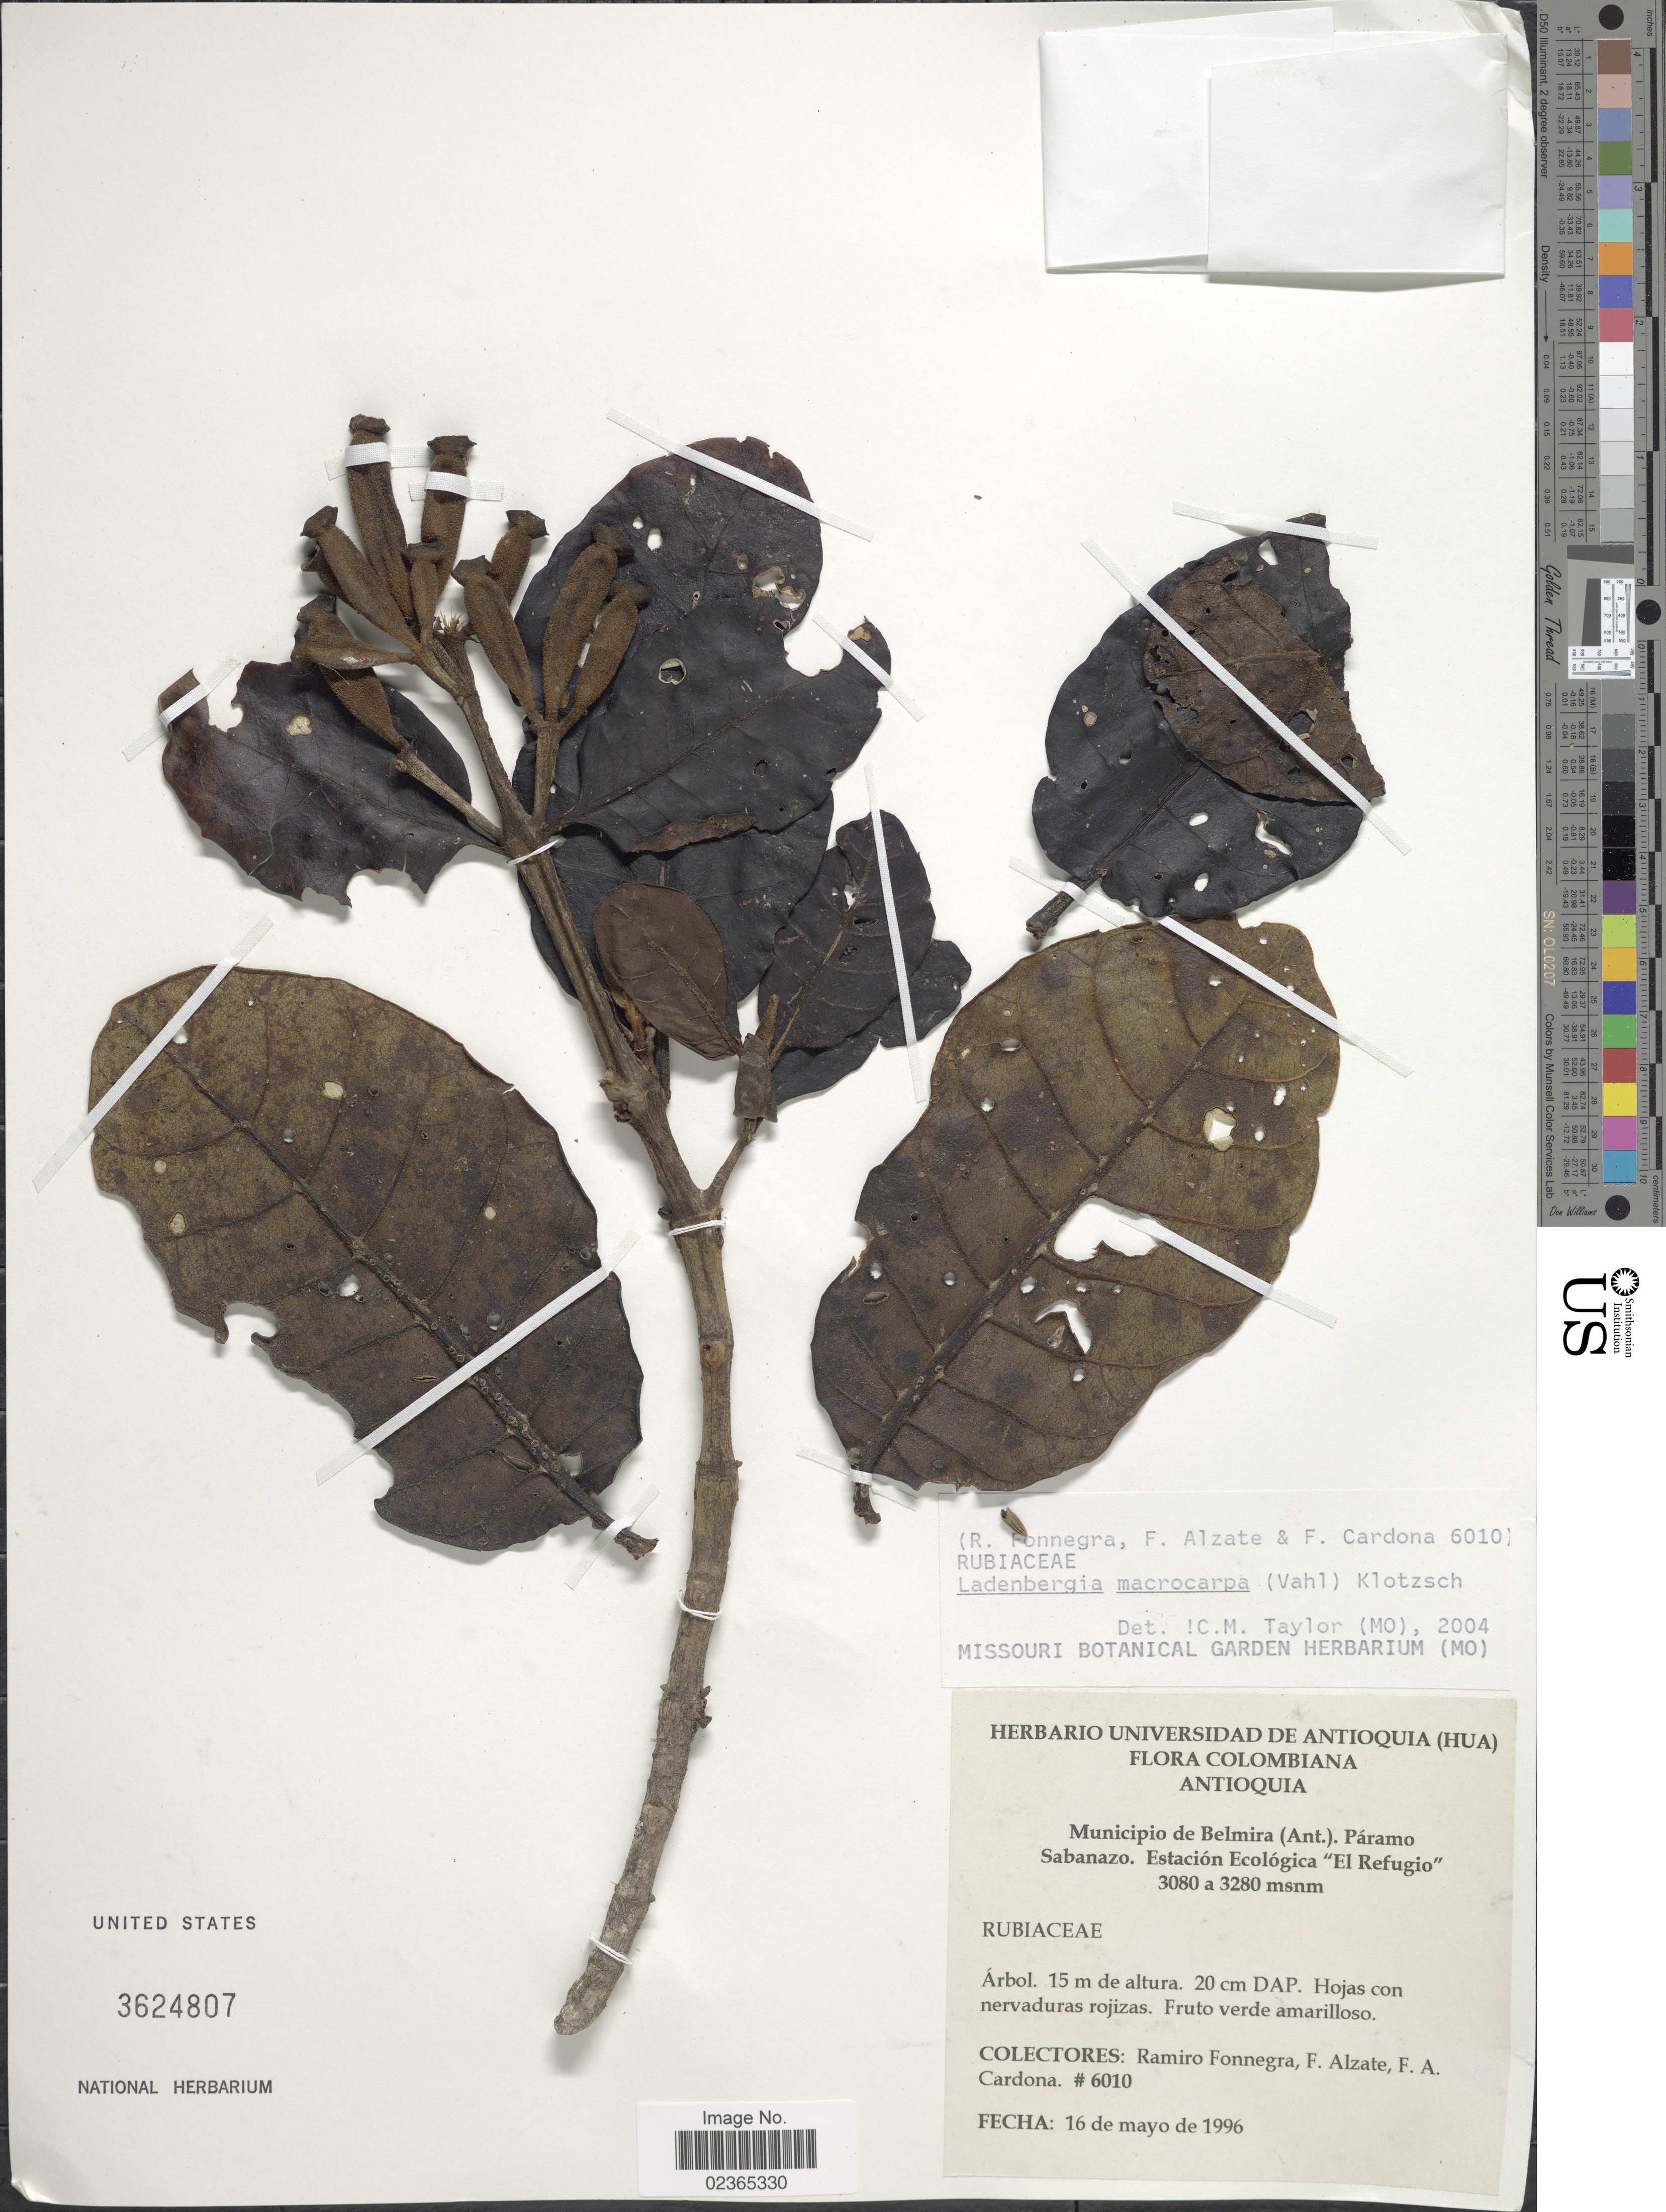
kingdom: Plantae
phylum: Tracheophyta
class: Magnoliopsida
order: Gentianales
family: Rubiaceae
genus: Ladenbergia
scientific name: Ladenbergia macrocarpa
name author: (Vahl) Klotzsch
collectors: R. Fonnegra, F. Alzate & F. Cardona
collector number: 6010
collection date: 1996-05-16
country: Colombia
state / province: Antioquia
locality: Municipio de Belmira (Ant.). Paramo Sabanazo. Estacion Ecologica "El Refugio"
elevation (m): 3080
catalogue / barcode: US 3624807